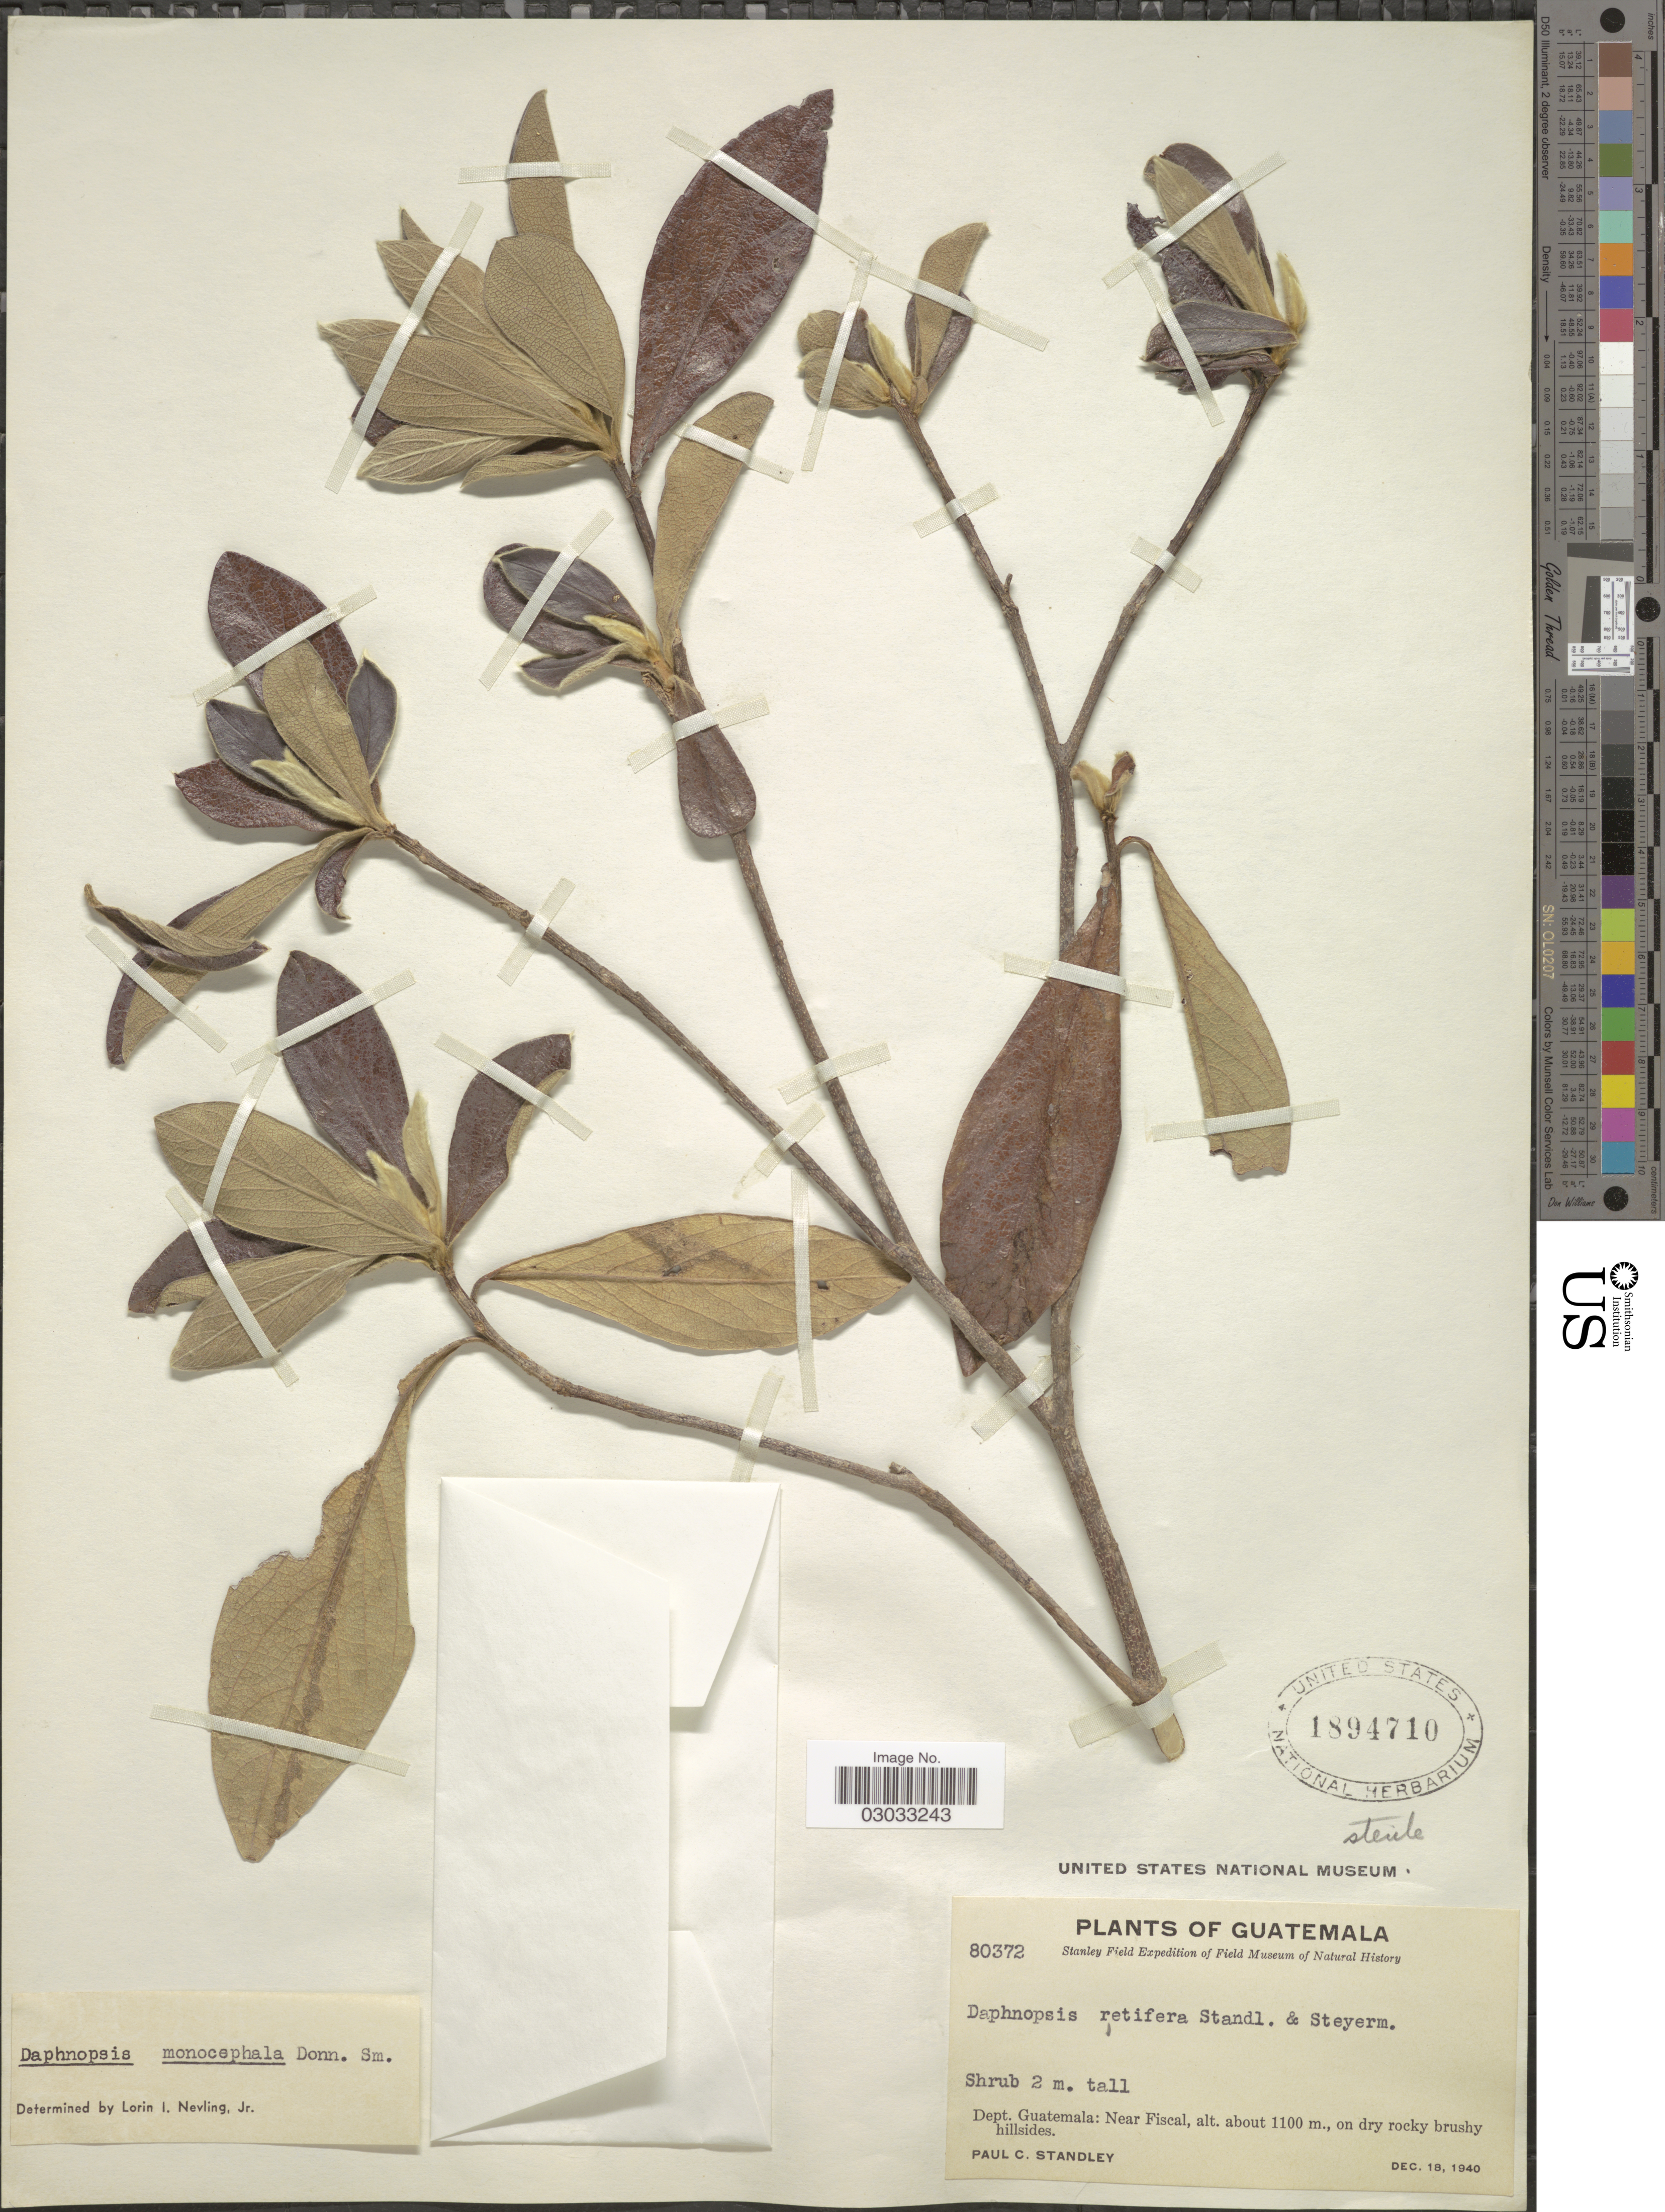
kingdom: Plantae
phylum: Tracheophyta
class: Magnoliopsida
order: Malvales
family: Thymelaeaceae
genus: Daphnopsis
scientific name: Daphnopsis monocephala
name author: Donn. Sm.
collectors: P. C. Standley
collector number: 80372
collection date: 1940-12-18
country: Guatemala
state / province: Guatemala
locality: Dept. Guatemala: Near Fiscal.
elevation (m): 1100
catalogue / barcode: US 1894710